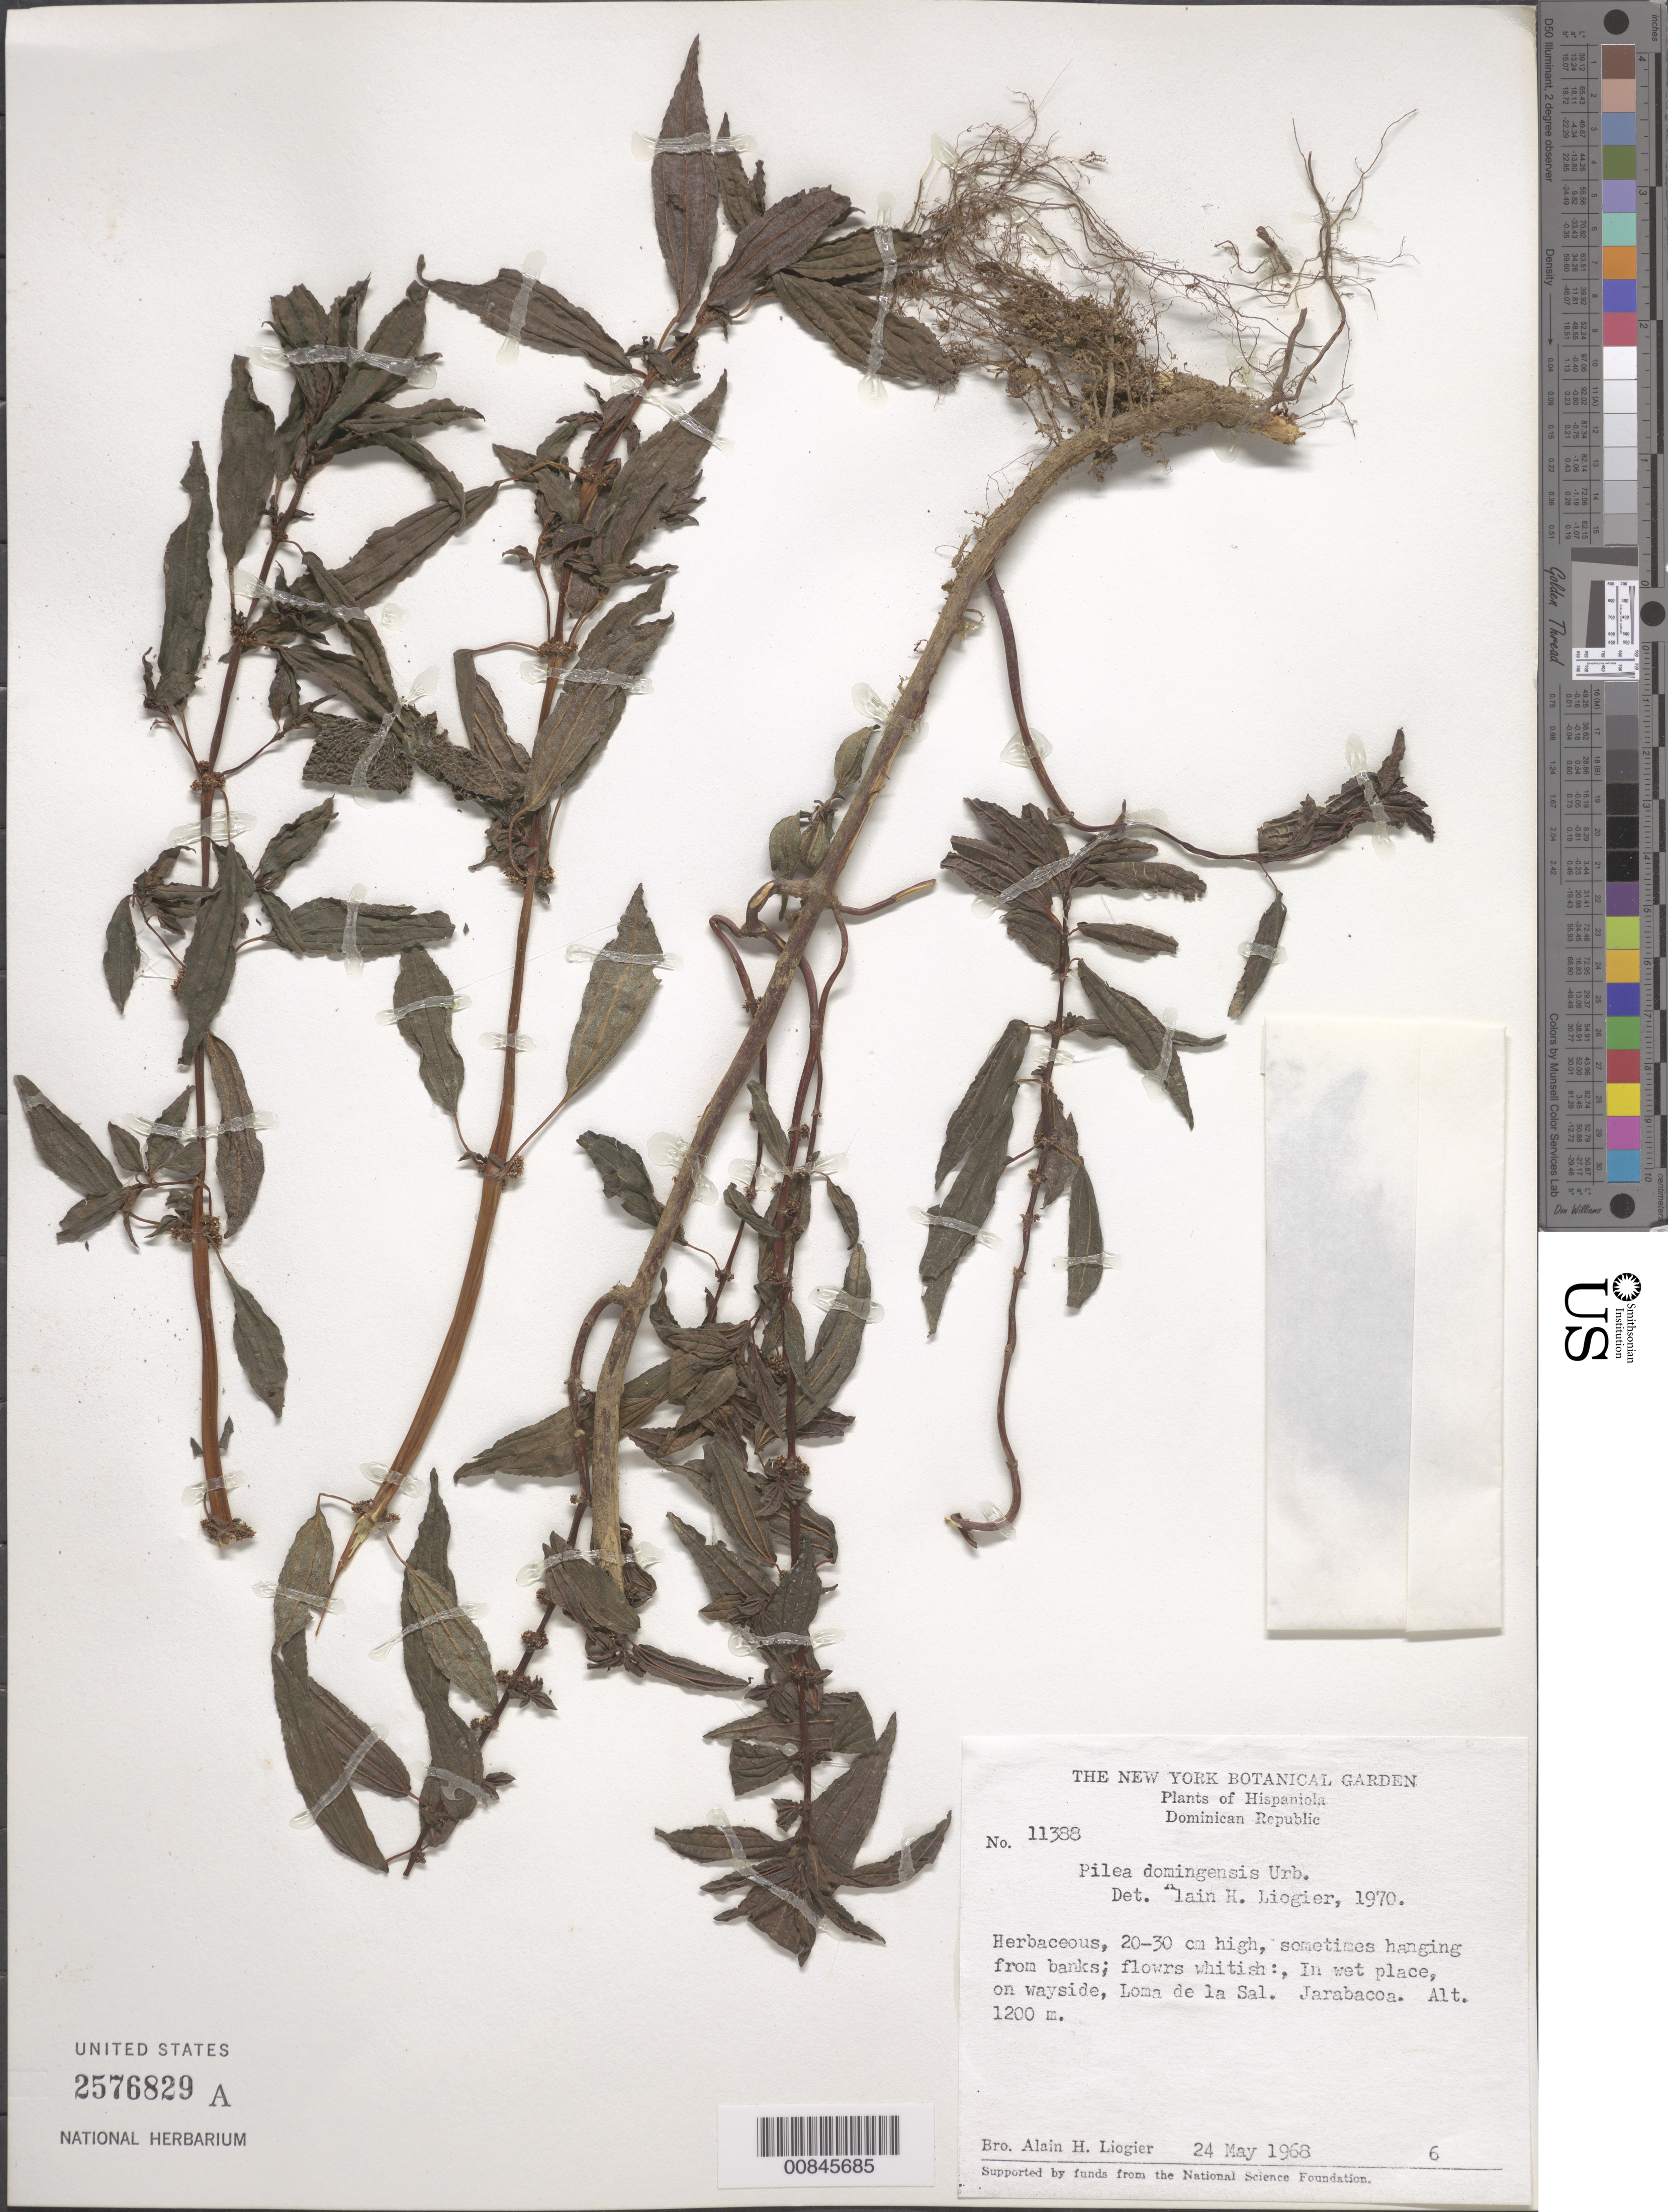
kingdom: Plantae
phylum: Tracheophyta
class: Magnoliopsida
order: Rosales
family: Urticaceae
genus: Pilea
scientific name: Pilea domingensis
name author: Urb.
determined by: Liogier, Alain H.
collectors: A. H. Liogier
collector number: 11388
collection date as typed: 24 May 1968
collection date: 1968-05-24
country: Dominican Republic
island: Hispaniola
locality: On wayside, Loma de la Sal. Jarabacoa.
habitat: In wet place.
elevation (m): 1200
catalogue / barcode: US 2576829A